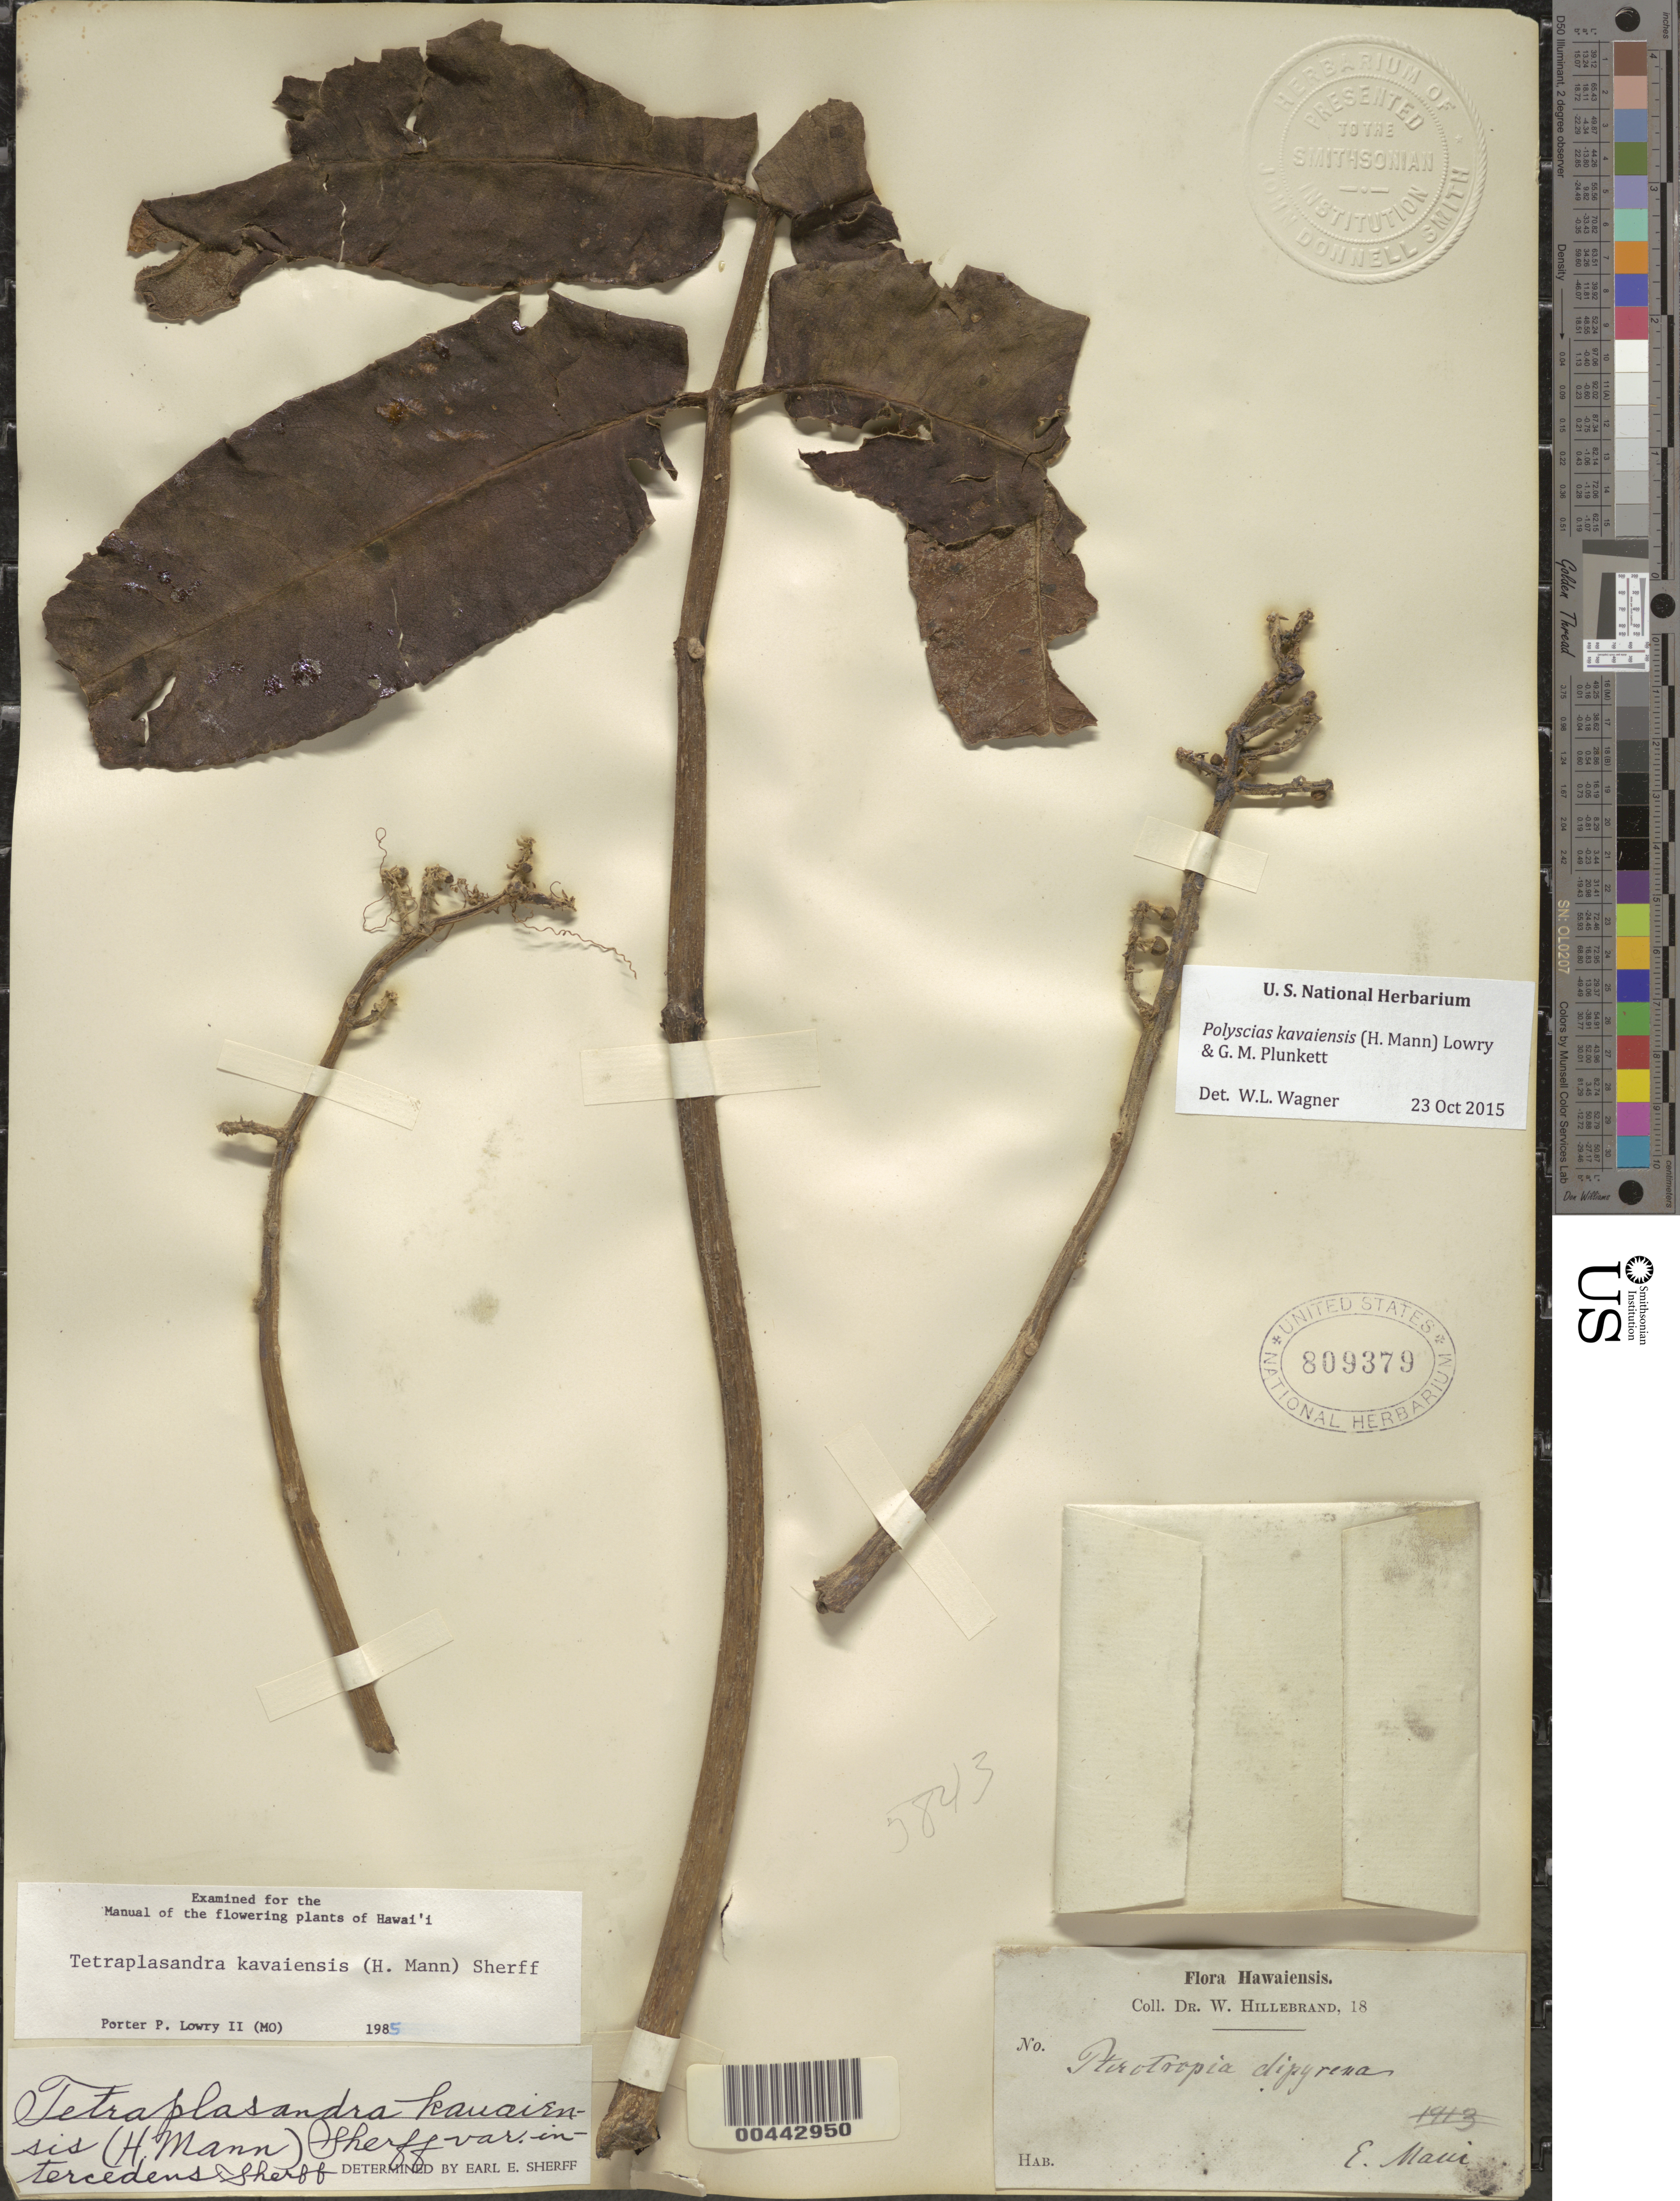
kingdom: Plantae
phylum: Tracheophyta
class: Magnoliopsida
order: Apiales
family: Araliaceae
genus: Polyscias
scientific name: Polyscias kavaiensis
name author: (H. Mann) Lowry & G. M. Plunkett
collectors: W. Hillebrand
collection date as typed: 18??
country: United States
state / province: Hawaii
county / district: Maui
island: Maui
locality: East Maui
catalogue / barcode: US 809379